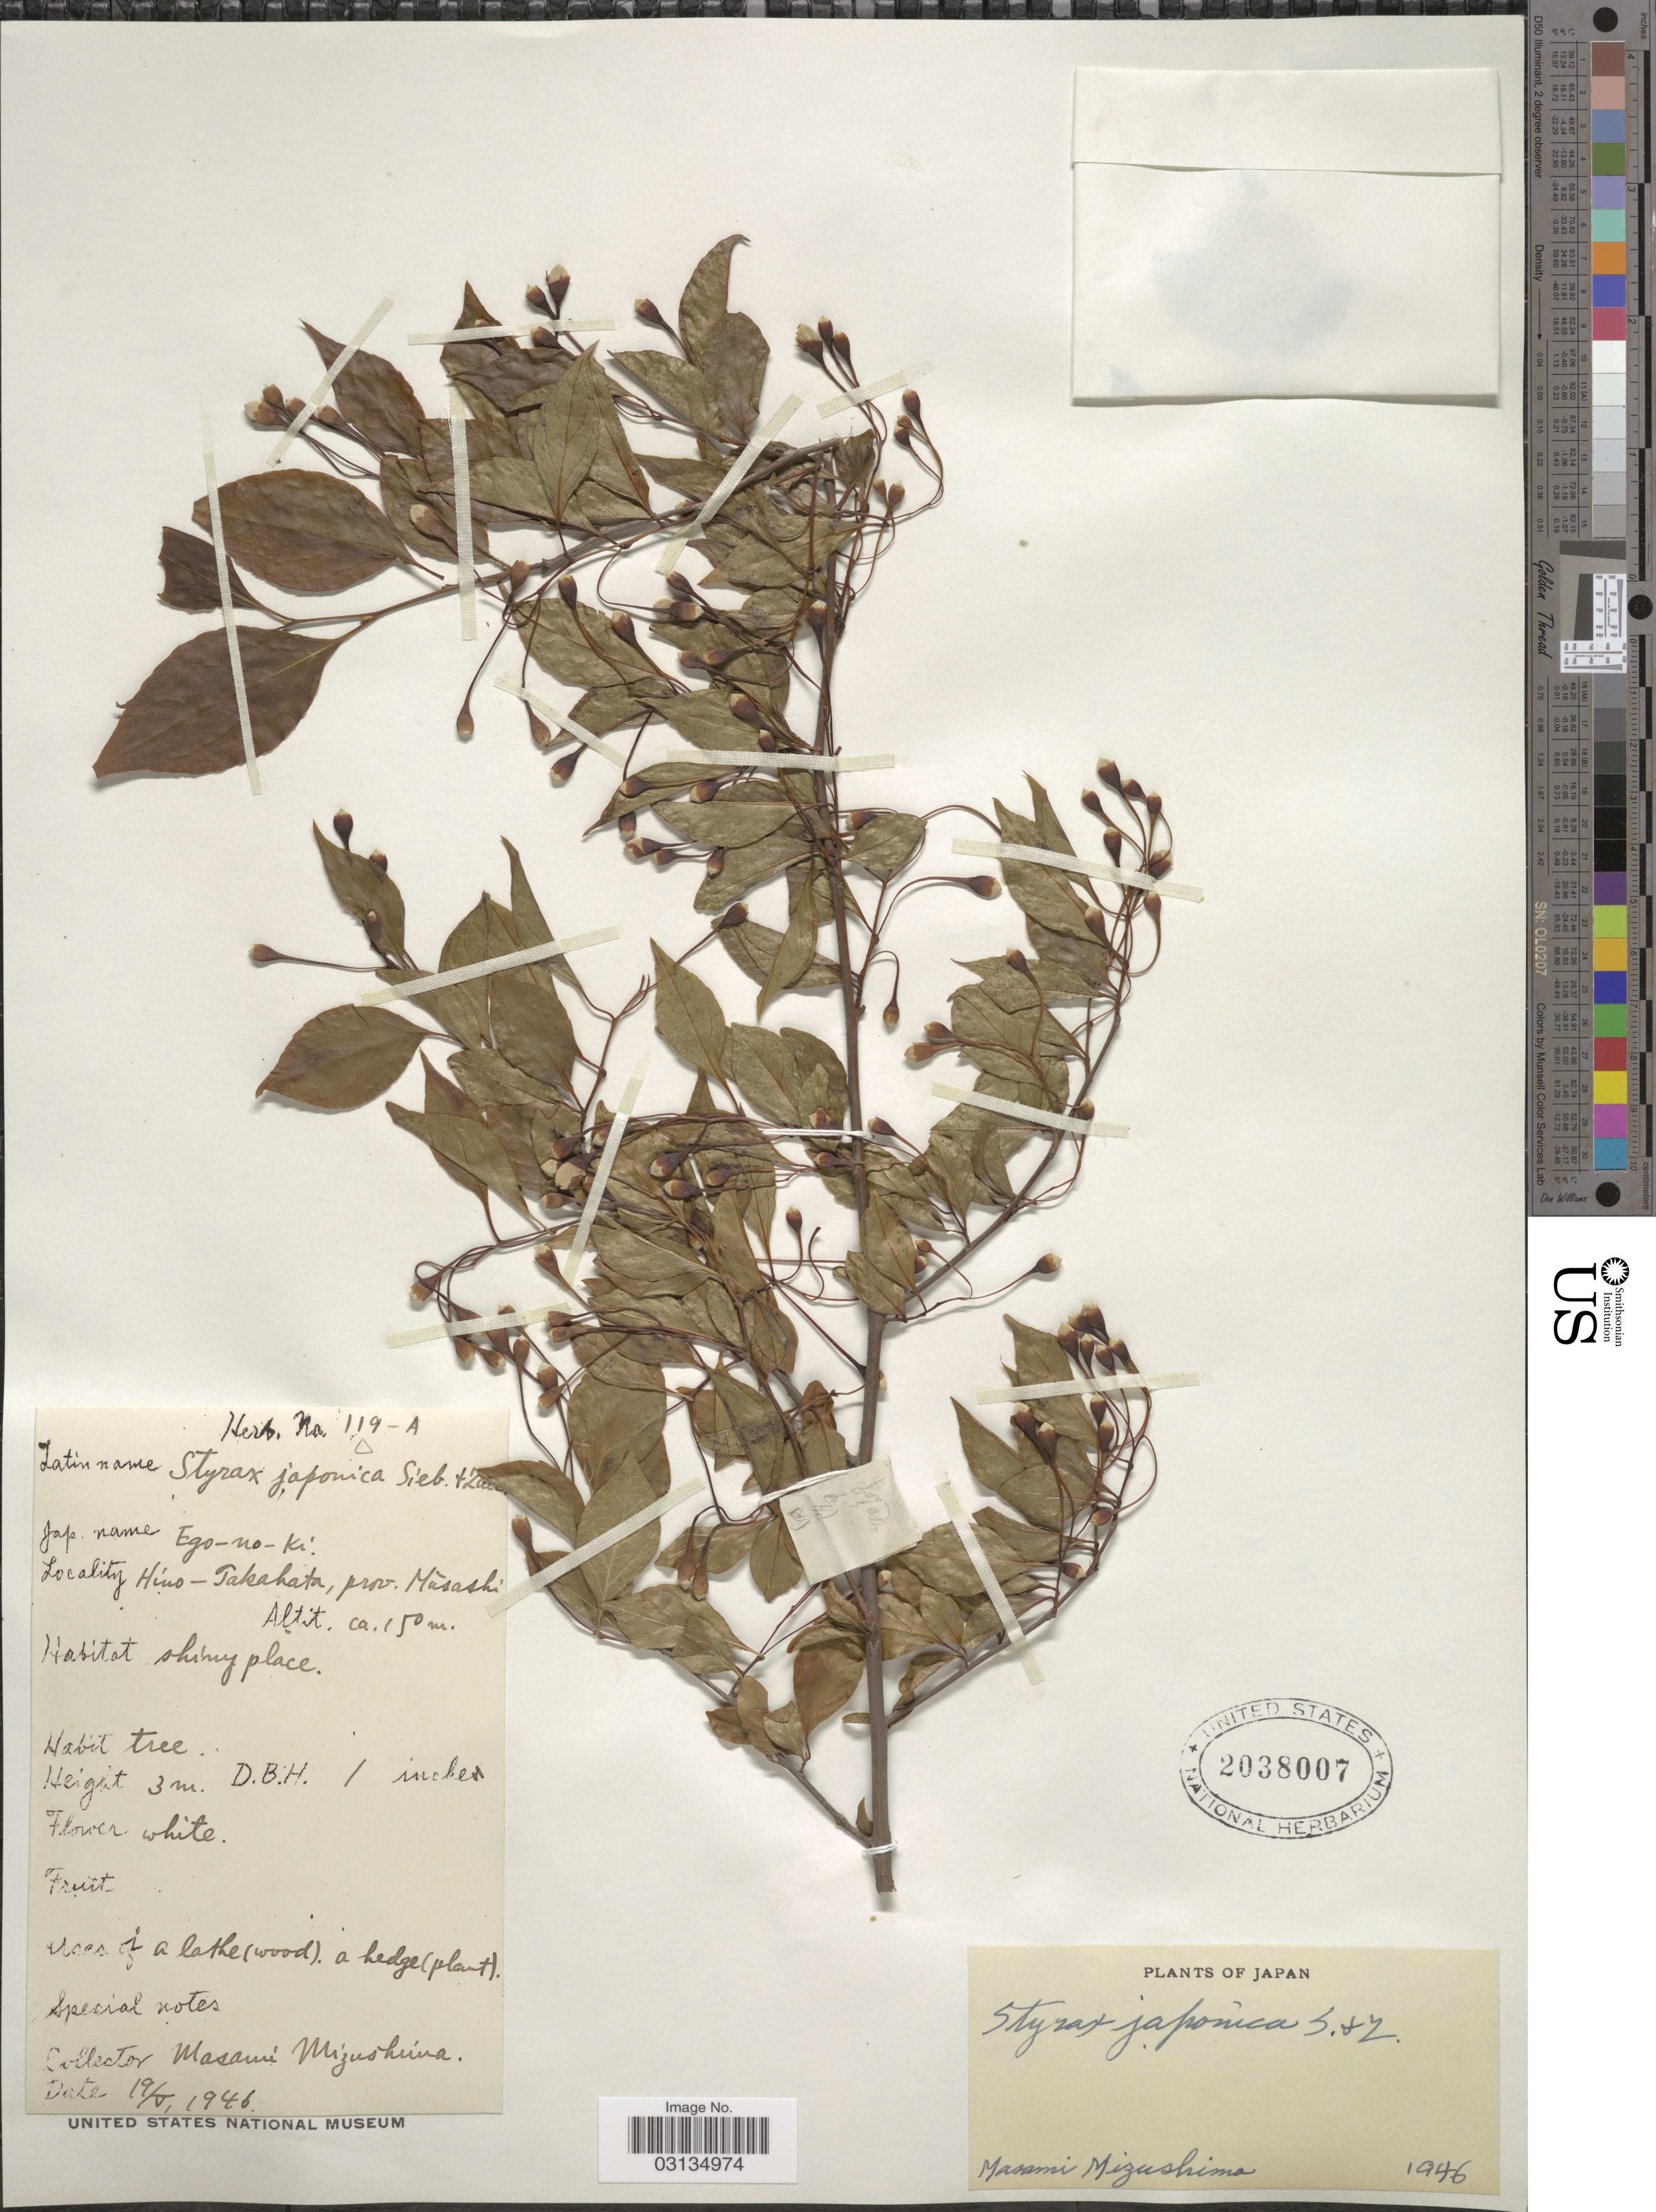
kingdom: Plantae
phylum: Tracheophyta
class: Magnoliopsida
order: Ericales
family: Styracaceae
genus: Styrax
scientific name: Styrax japonicus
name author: Siebold & Zucc.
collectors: M. Mizushima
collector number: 119-A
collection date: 1946-05-19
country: Japan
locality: Hino-Takahata, Prov. Mūsashi.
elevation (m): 150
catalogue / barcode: US 2038007